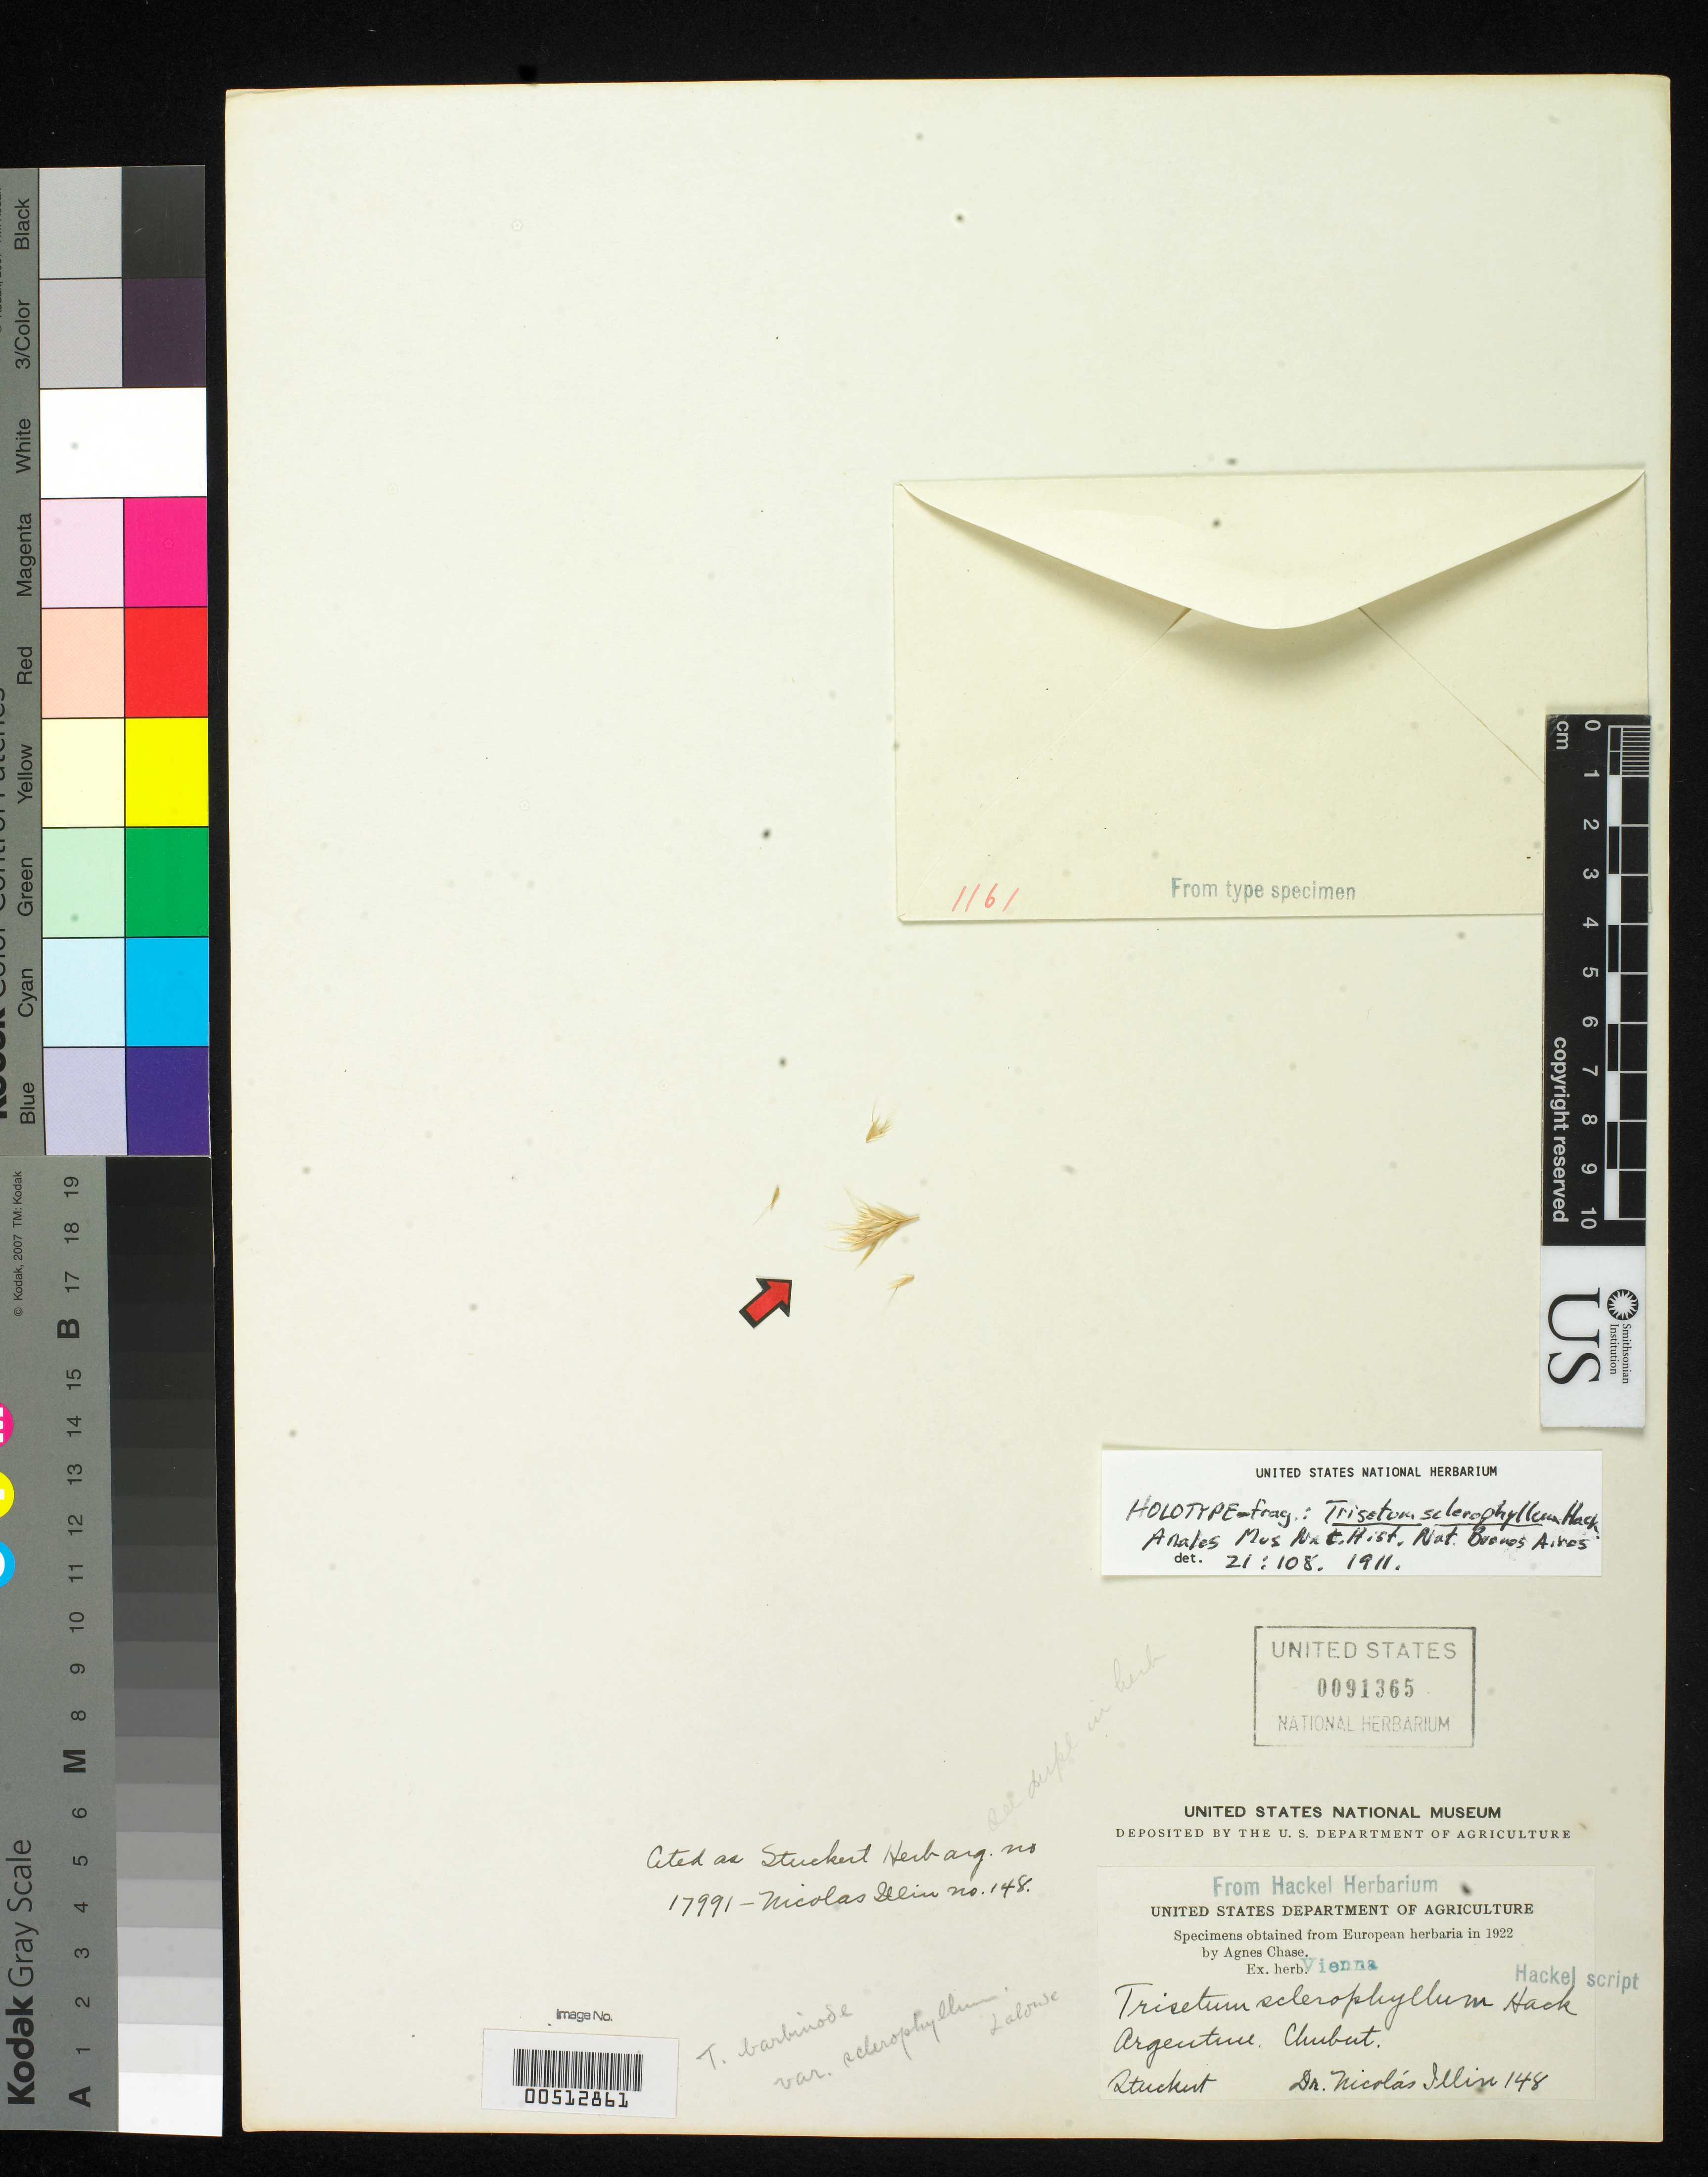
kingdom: Plantae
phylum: Tracheophyta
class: Liliopsida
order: Poales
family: Poaceae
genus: Trisetum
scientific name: Trisetum sclerophyllum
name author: Hack.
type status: Type Fragment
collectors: N. Illin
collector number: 148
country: Argentina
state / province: Chubut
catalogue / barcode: US 91365